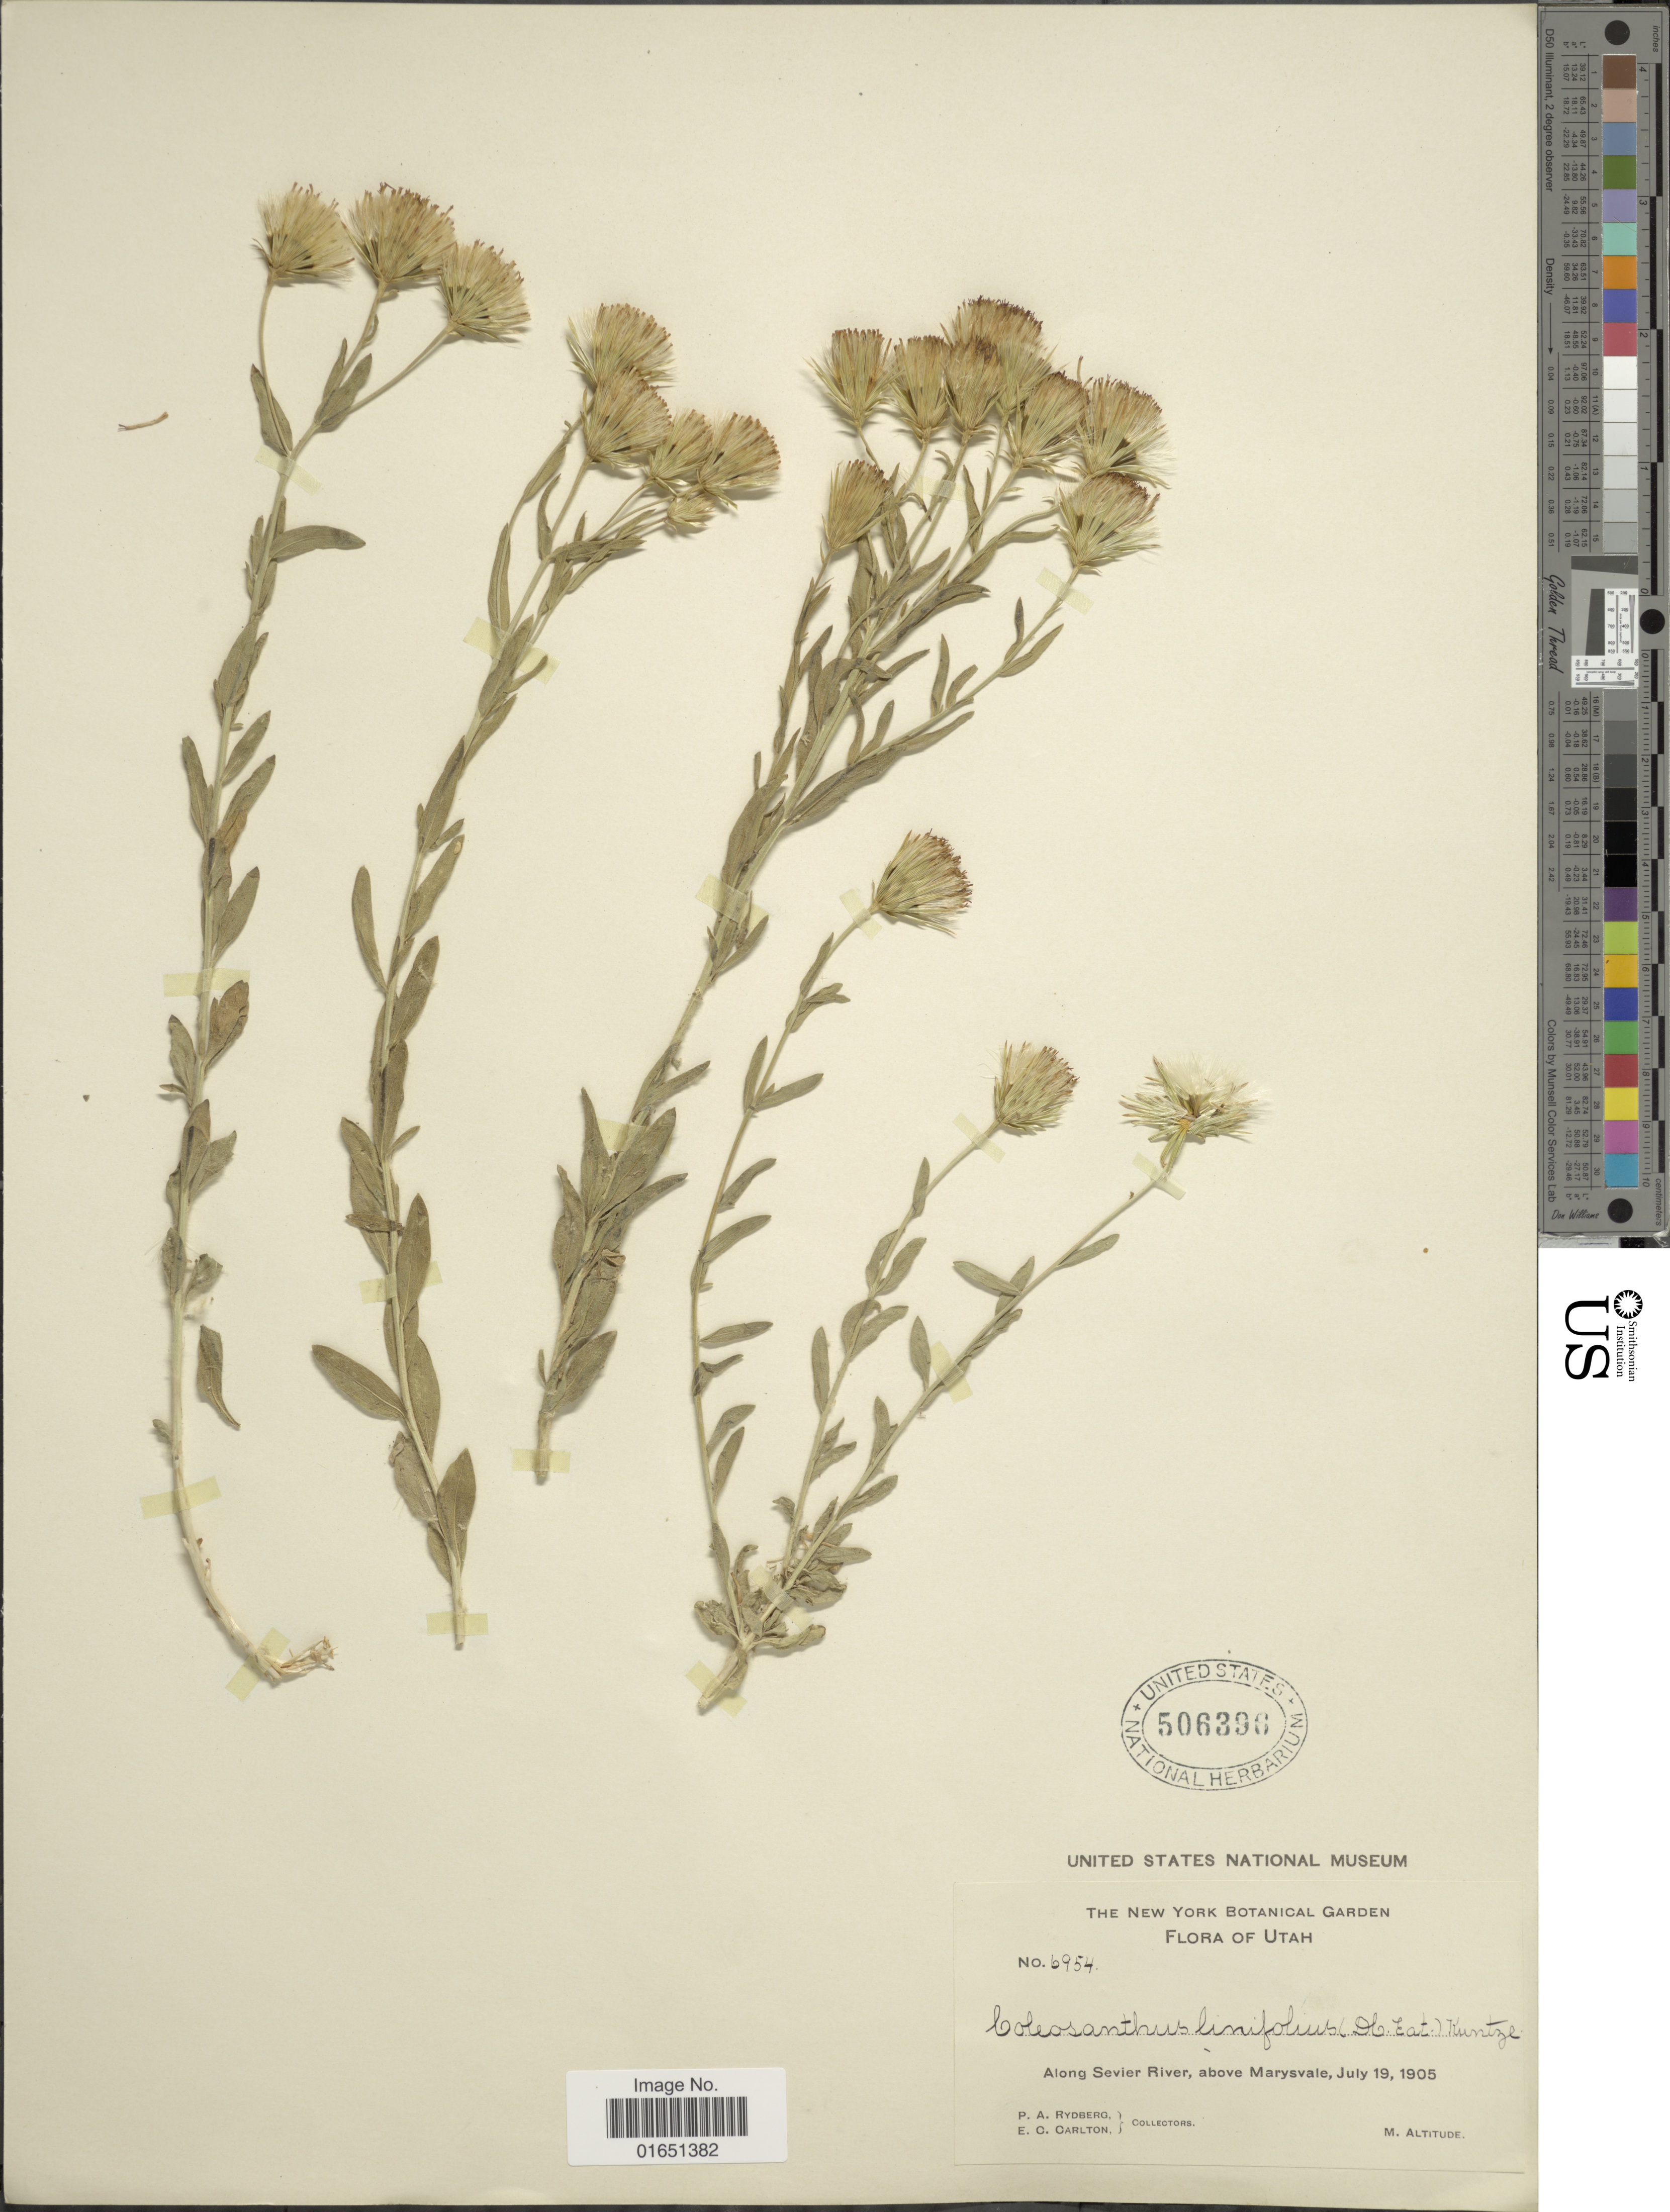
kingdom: Plantae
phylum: Tracheophyta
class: Magnoliopsida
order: Asterales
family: Asteraceae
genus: Brickellia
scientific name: Brickellia oblongifolia var. linifolia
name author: (D.C. Eaton) B.L. Rob.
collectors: P. A. Rydberg & E. Carlton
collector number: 6954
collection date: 1905-07-19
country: United States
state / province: Utah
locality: Along Sevier River, above Marysvale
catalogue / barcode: US 506396